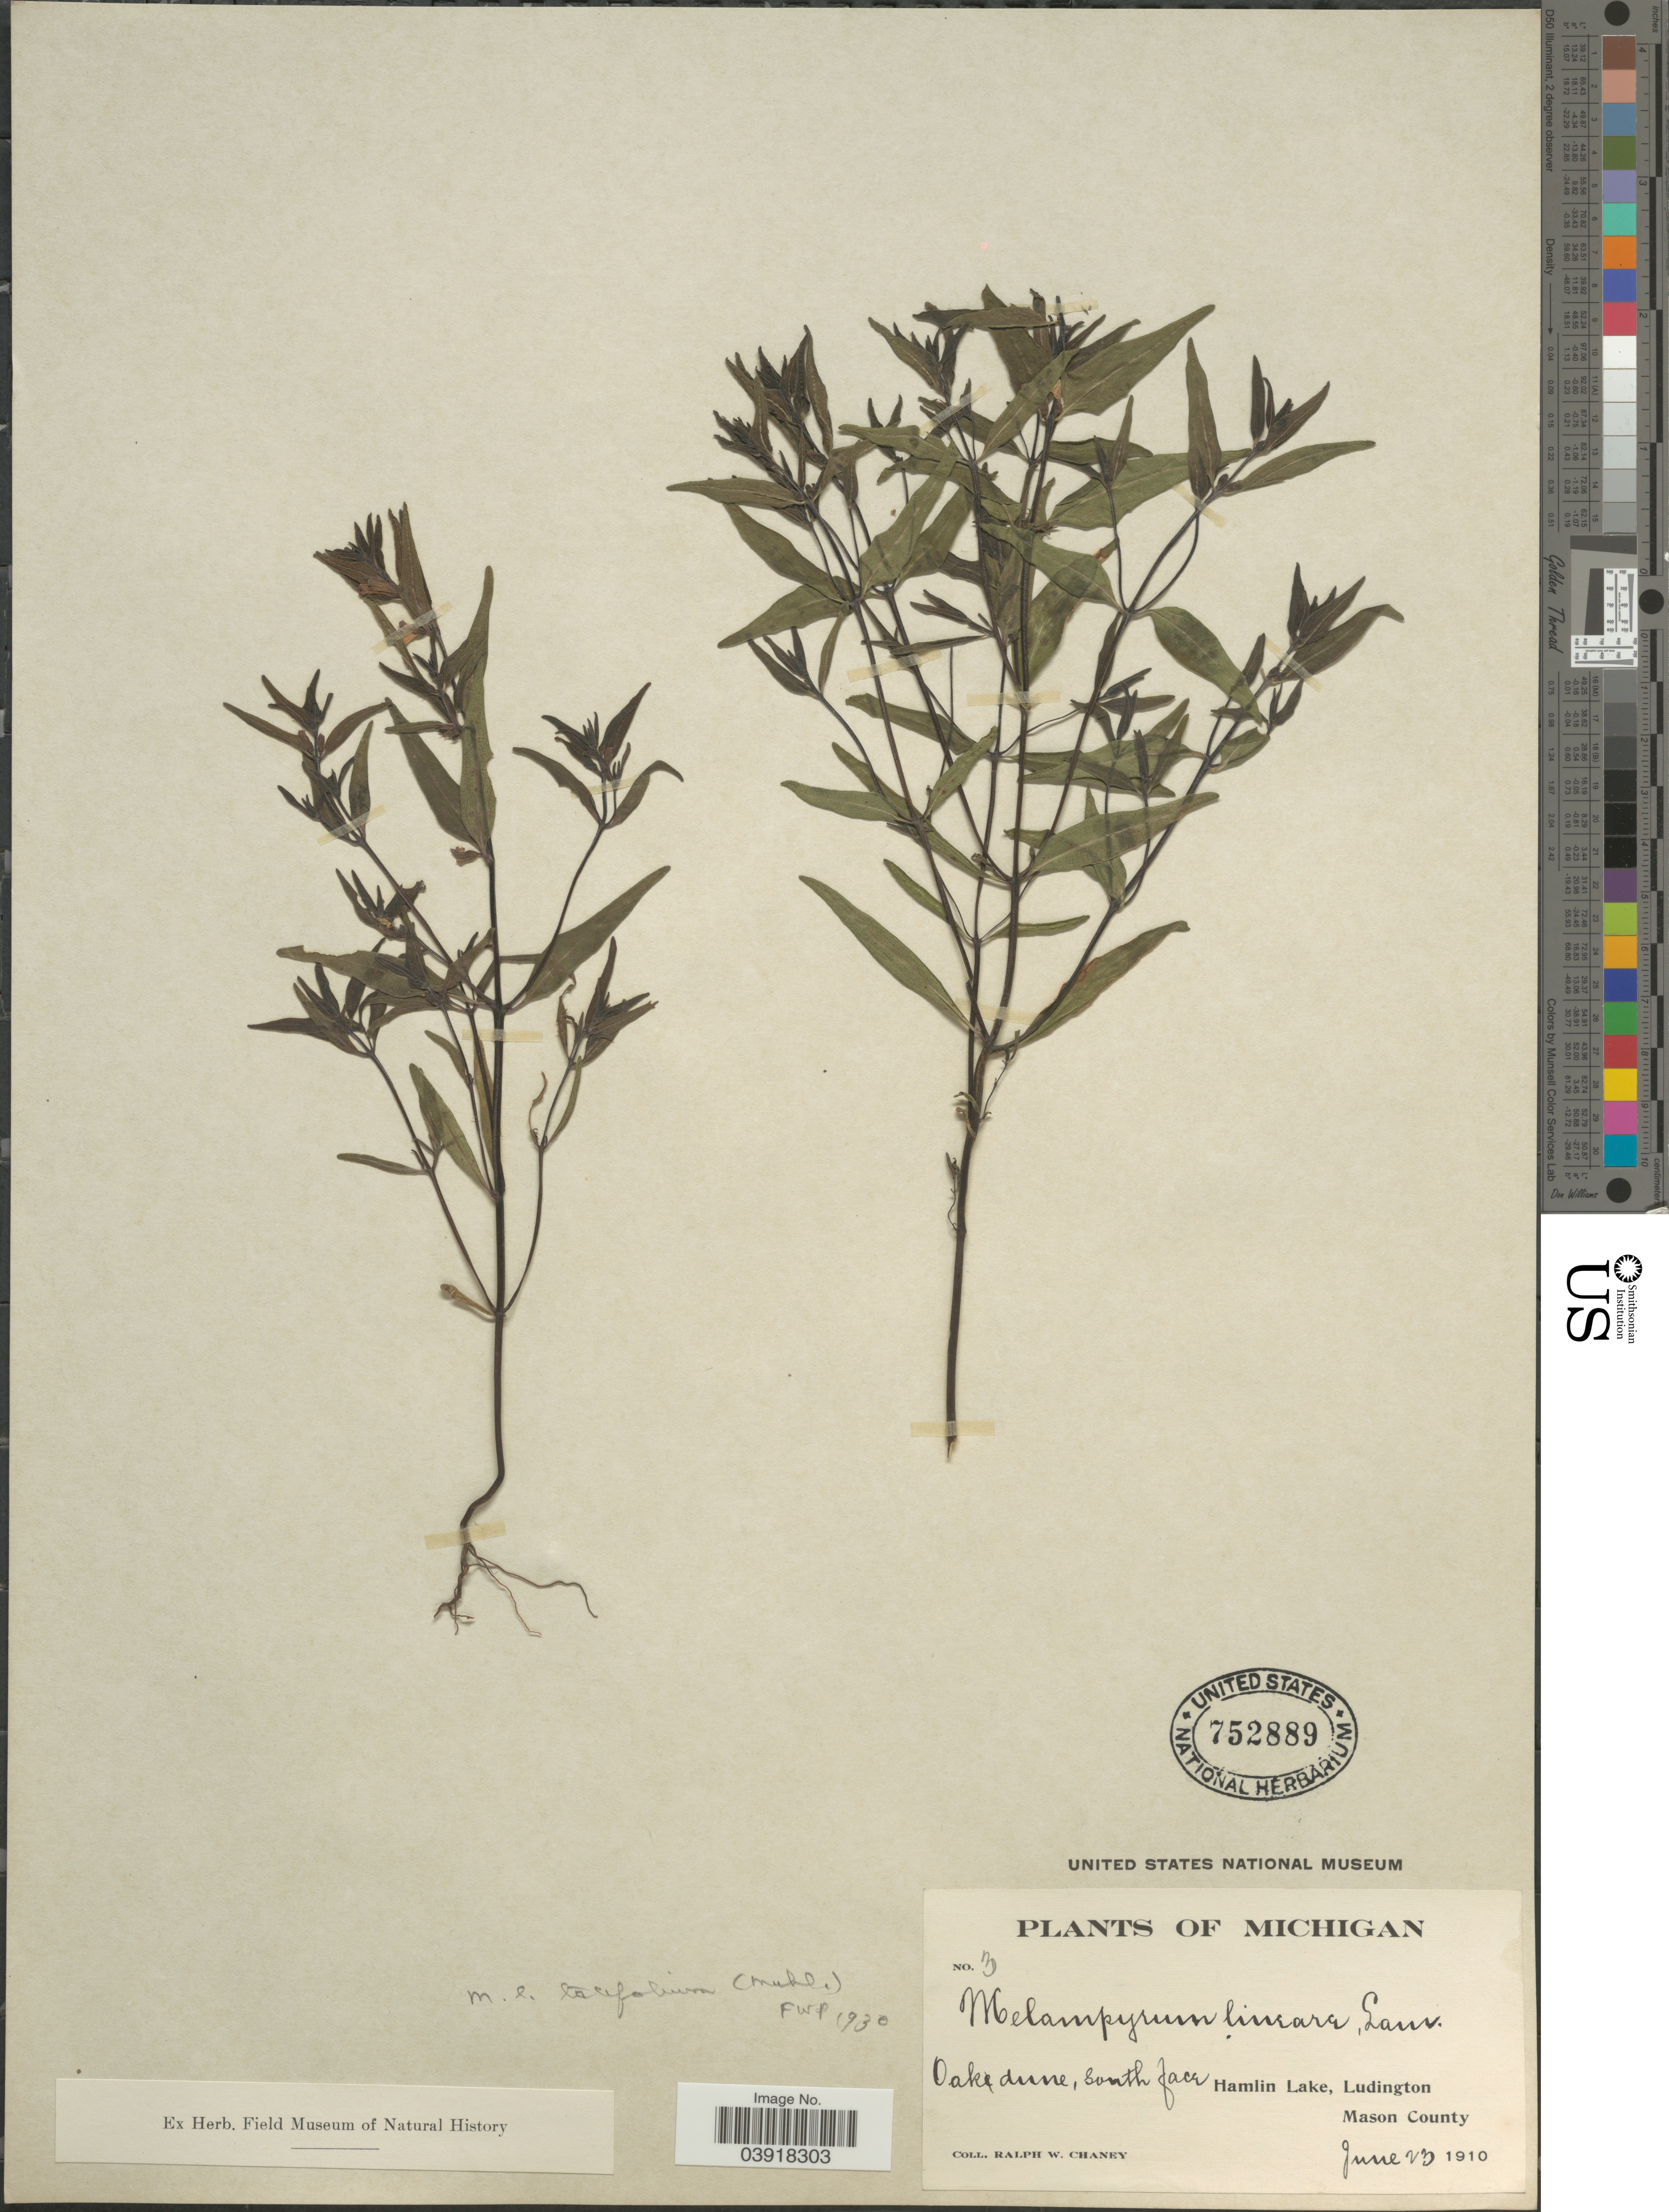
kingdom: Plantae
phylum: Tracheophyta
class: Magnoliopsida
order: Lamiales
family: Orobanchaceae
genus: Melampyrum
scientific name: Melampyrum lineare var. latifolium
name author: (Muhl.) P. Beauv.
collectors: R. Chaney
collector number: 3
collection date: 1910-06-23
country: United States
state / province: Michigan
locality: South face. Hamlin Lake, Ludington. Mason County.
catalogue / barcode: US 752889